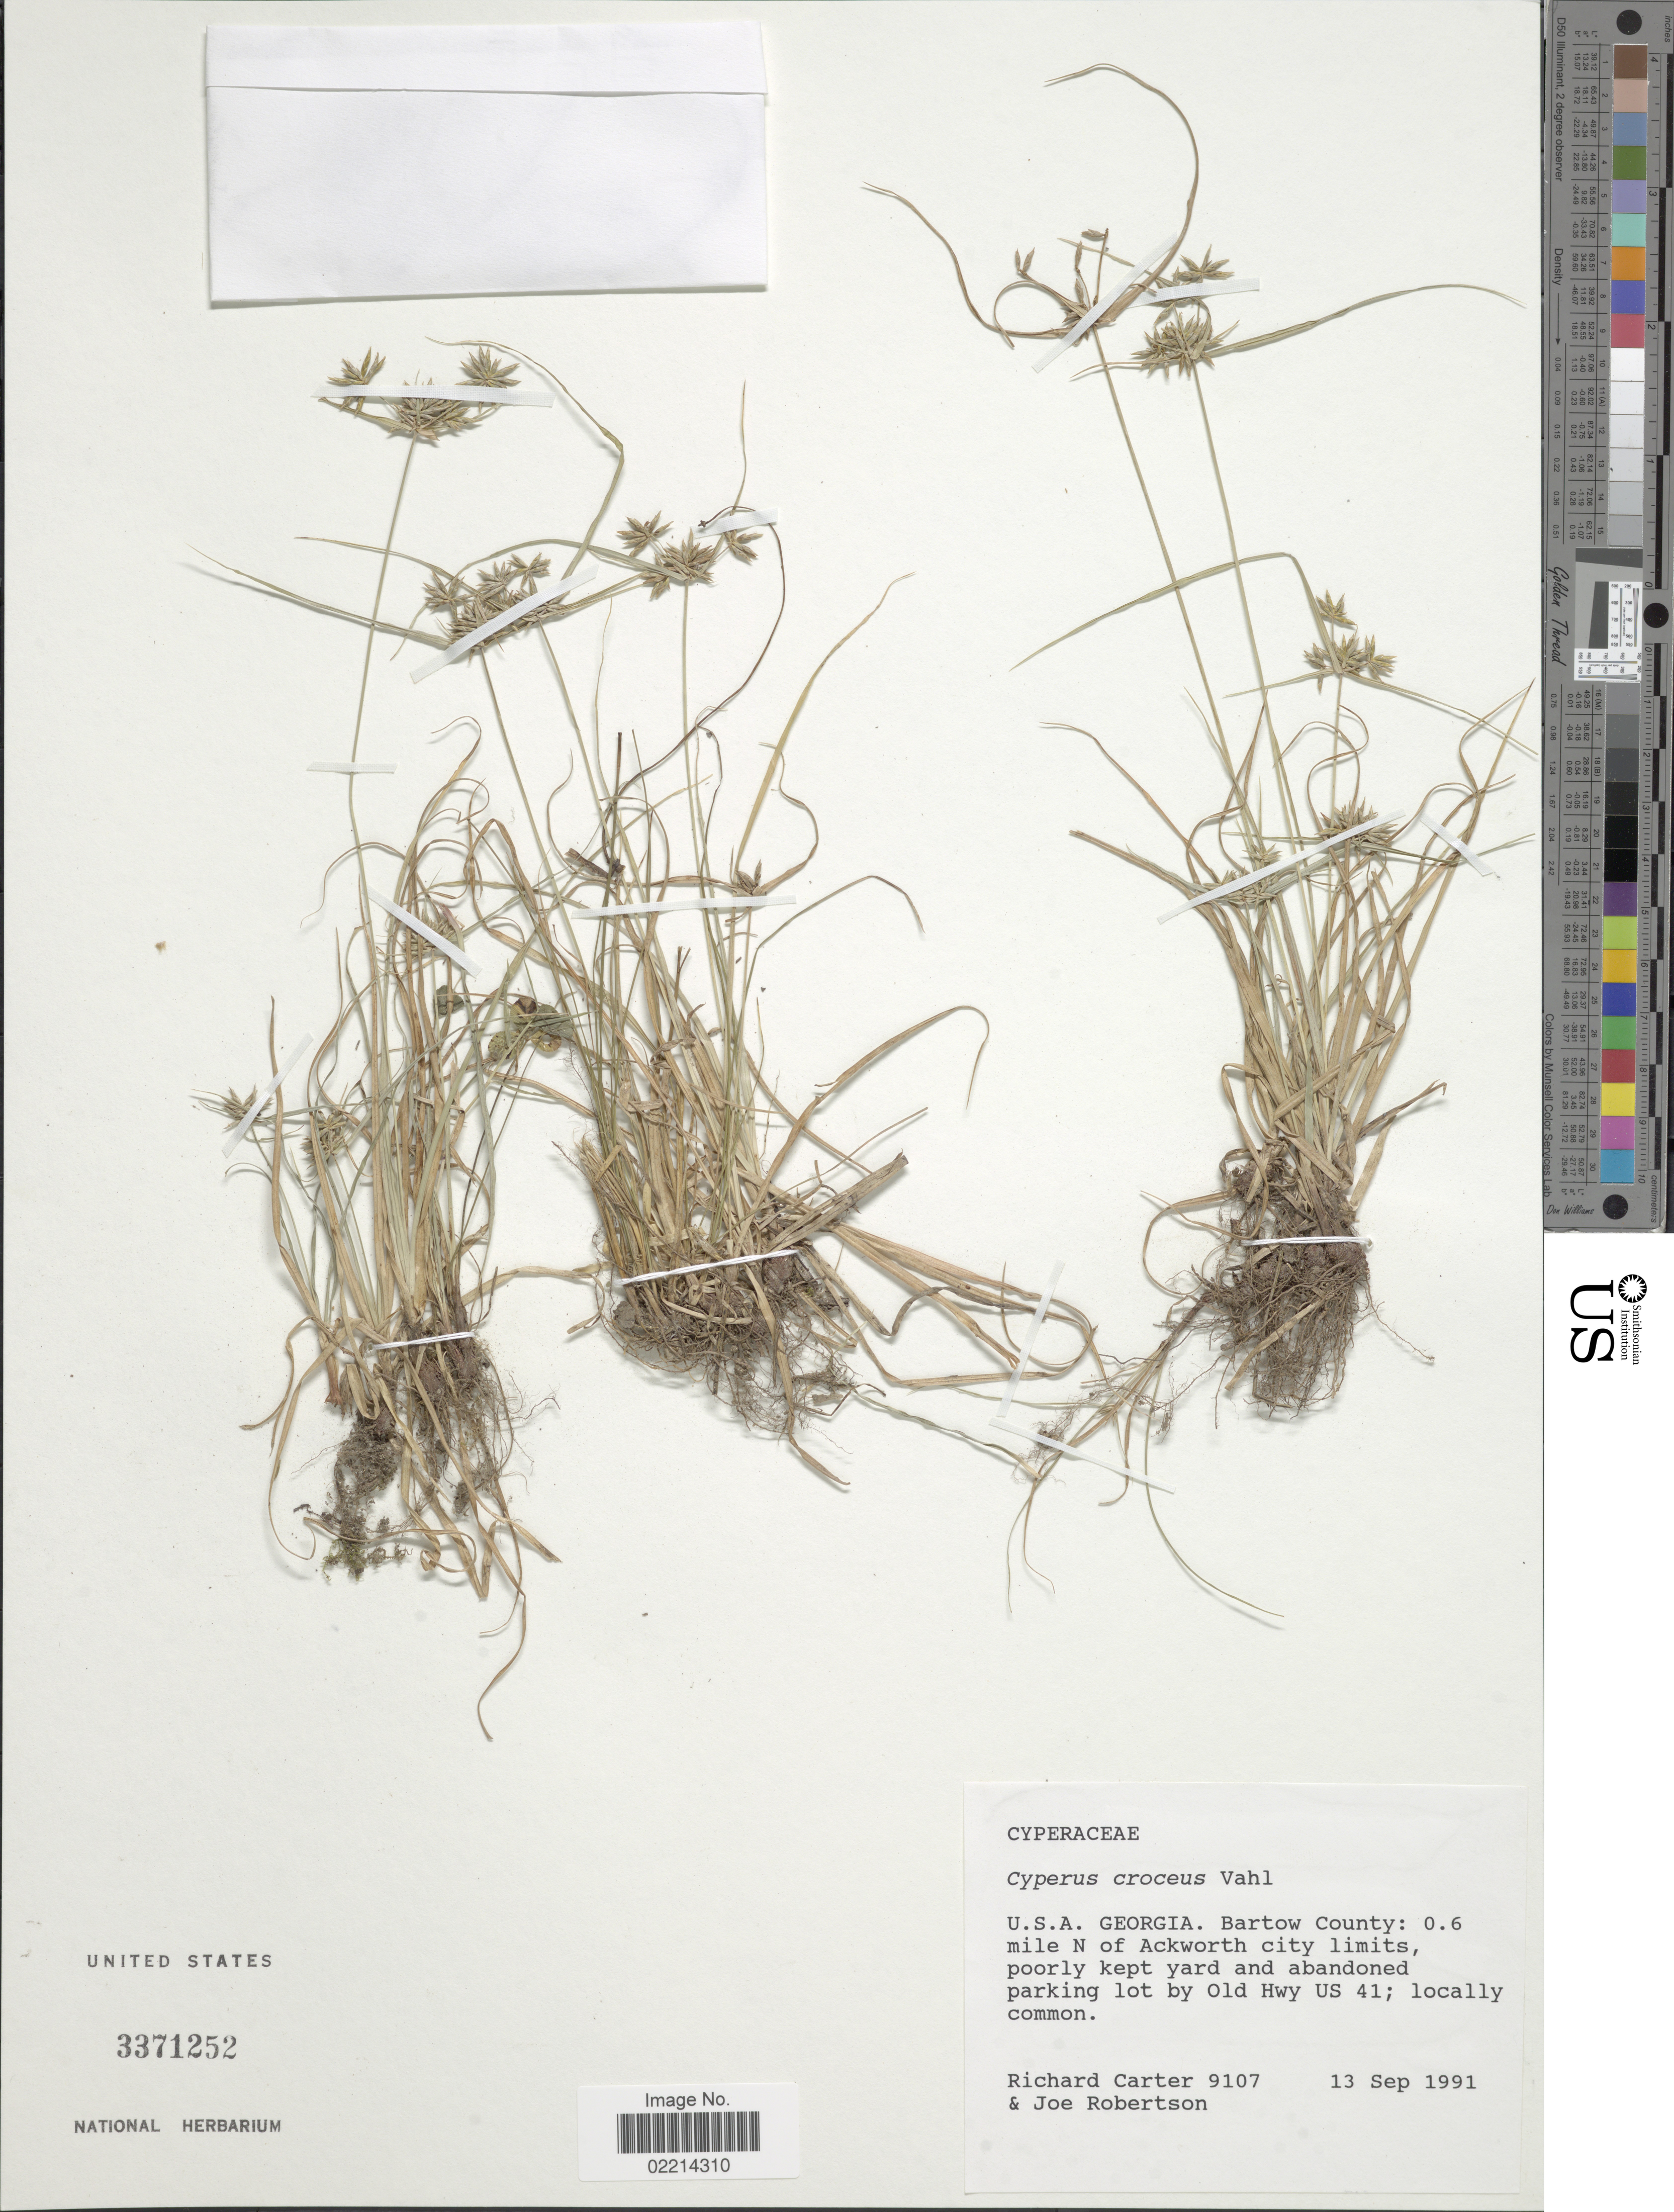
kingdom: Plantae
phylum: Tracheophyta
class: Liliopsida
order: Poales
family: Cyperaceae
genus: Cyperus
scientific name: Cyperus croceus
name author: Vahl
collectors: R. Carter & J. Robertson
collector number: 9107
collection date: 1991-09-13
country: United States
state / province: Georgia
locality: Bartow County: 0.6 mile N of Ackworth city limits, poorly kept yard and abandoned parking lot by OId Hwy US 41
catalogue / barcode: US 3371252